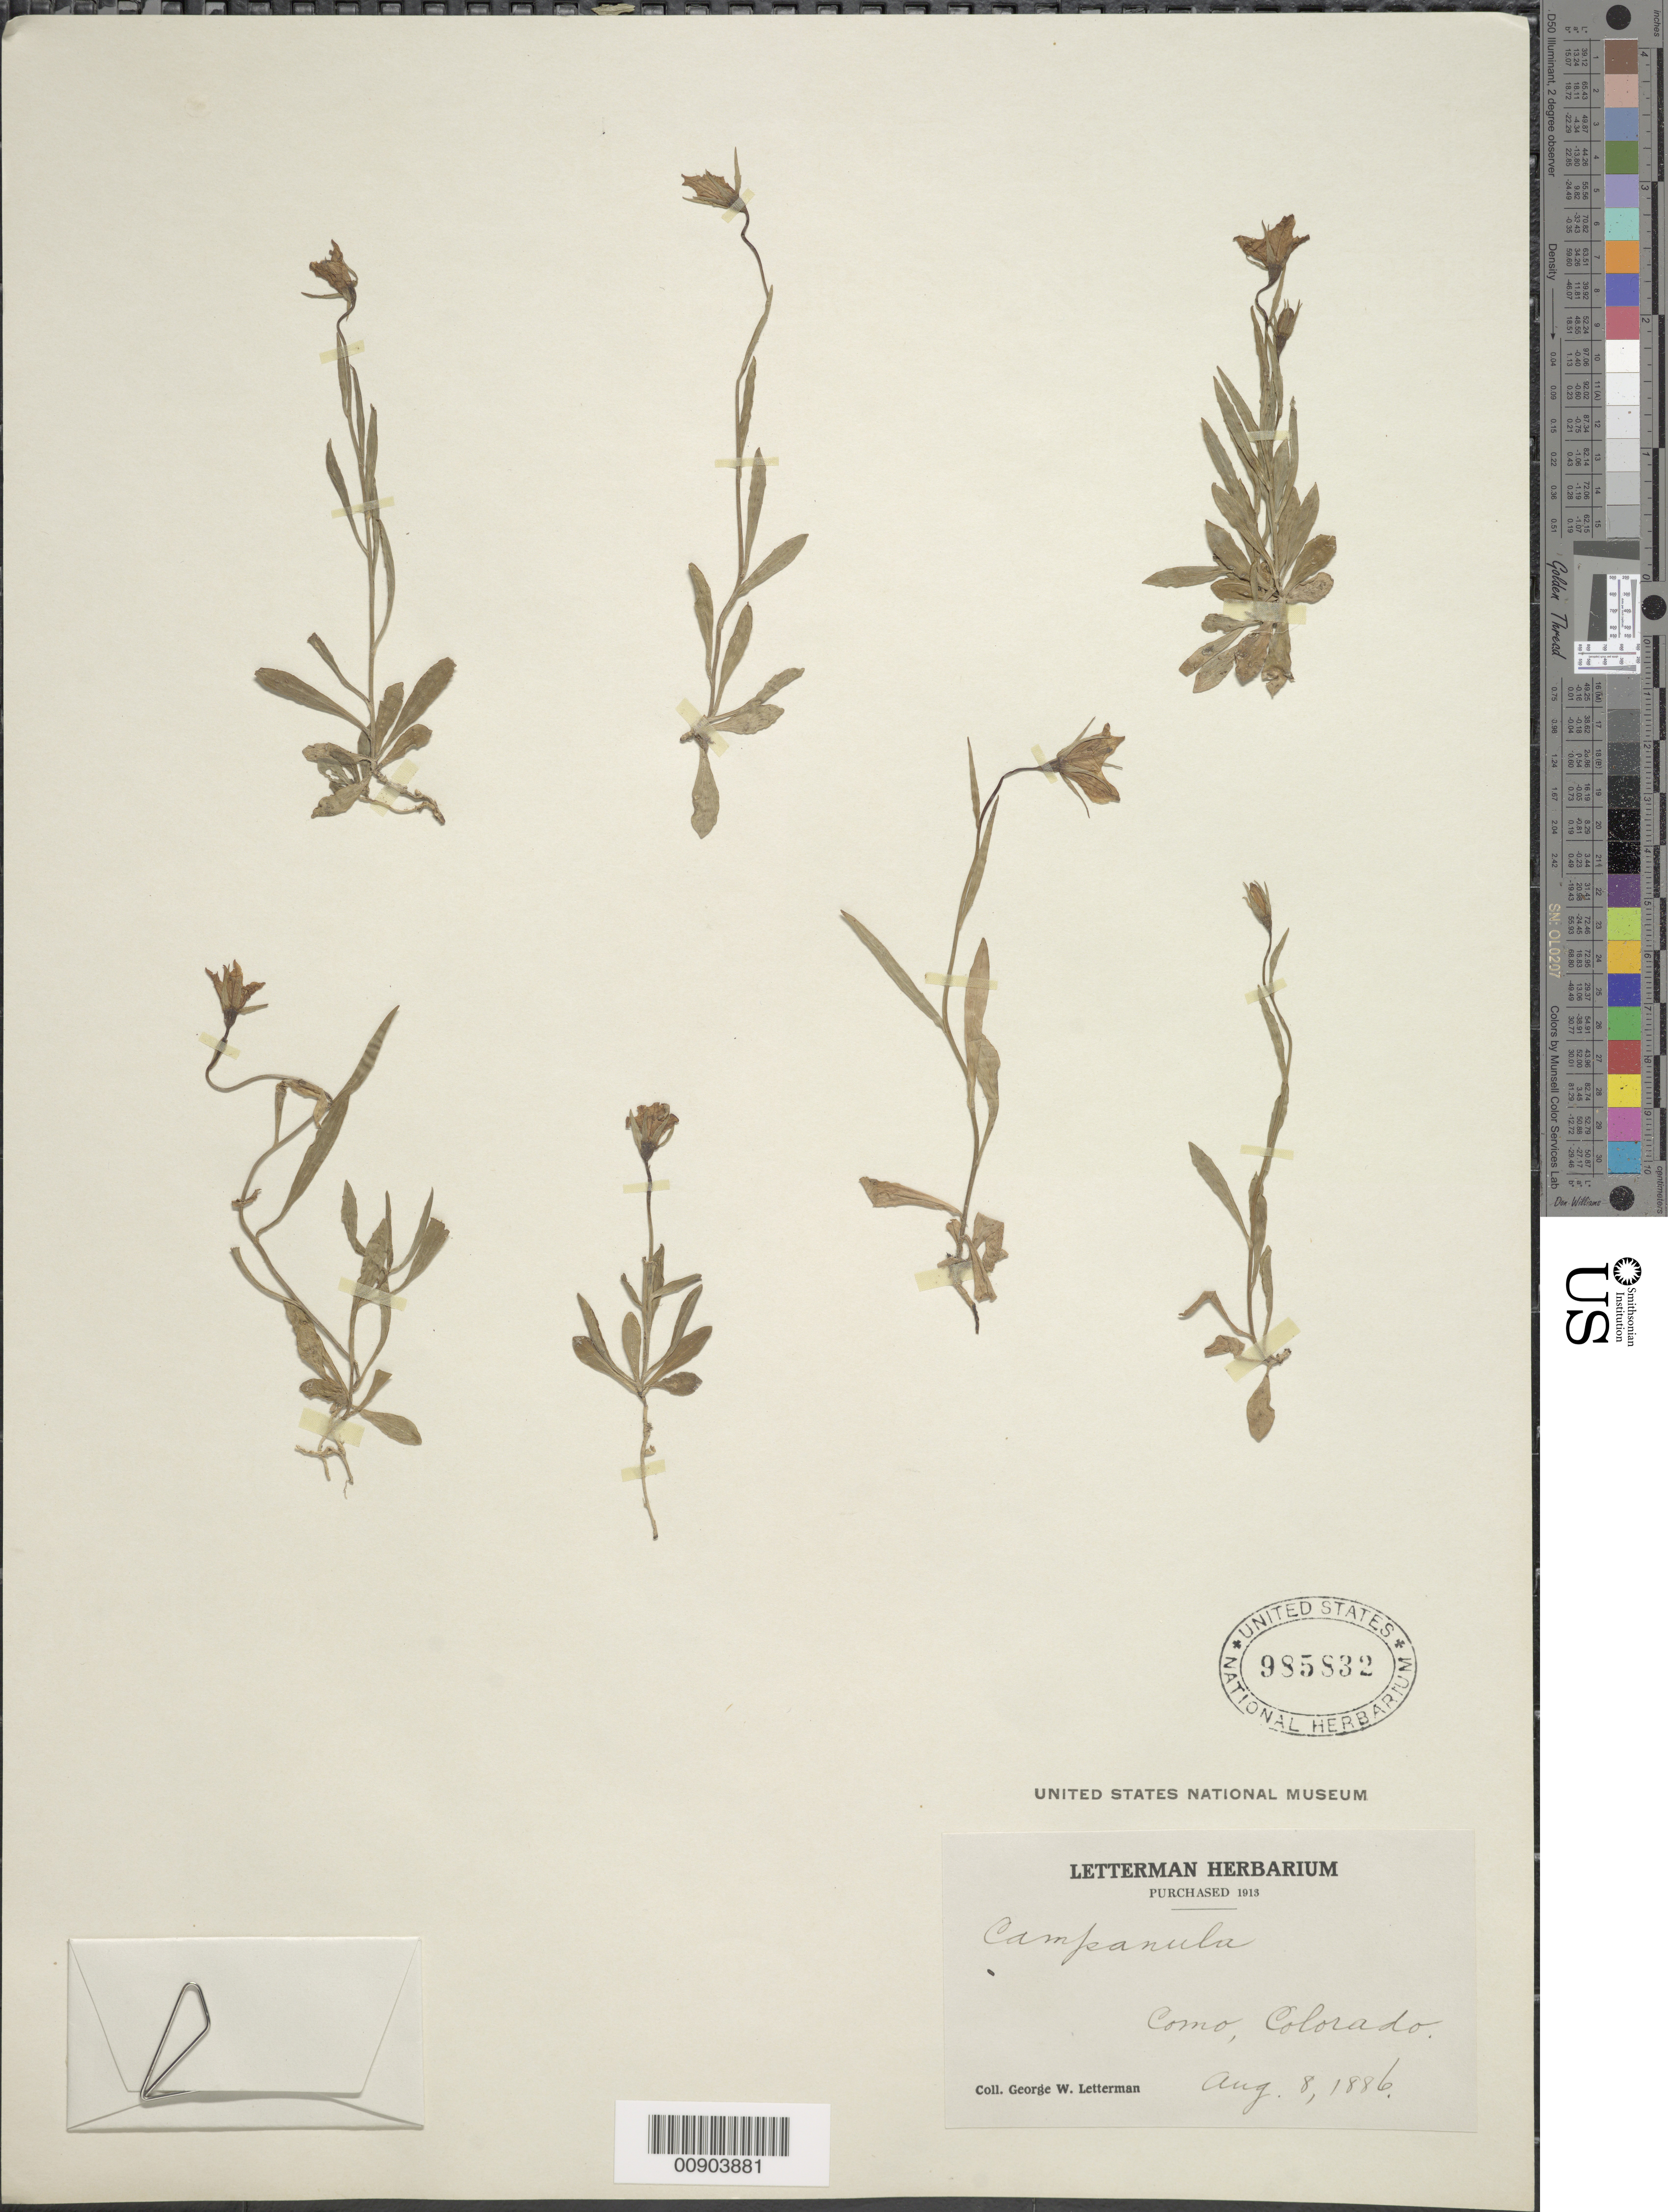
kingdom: Plantae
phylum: Tracheophyta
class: Magnoliopsida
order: Asterales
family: Campanulaceae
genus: Campanula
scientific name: Campanula planiflora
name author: Engelm.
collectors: G. W. Letterman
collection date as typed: Aug. 8, 1886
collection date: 1886-08-08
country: United States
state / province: Colorado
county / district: Park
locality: Como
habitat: On slopes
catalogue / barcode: US 985832